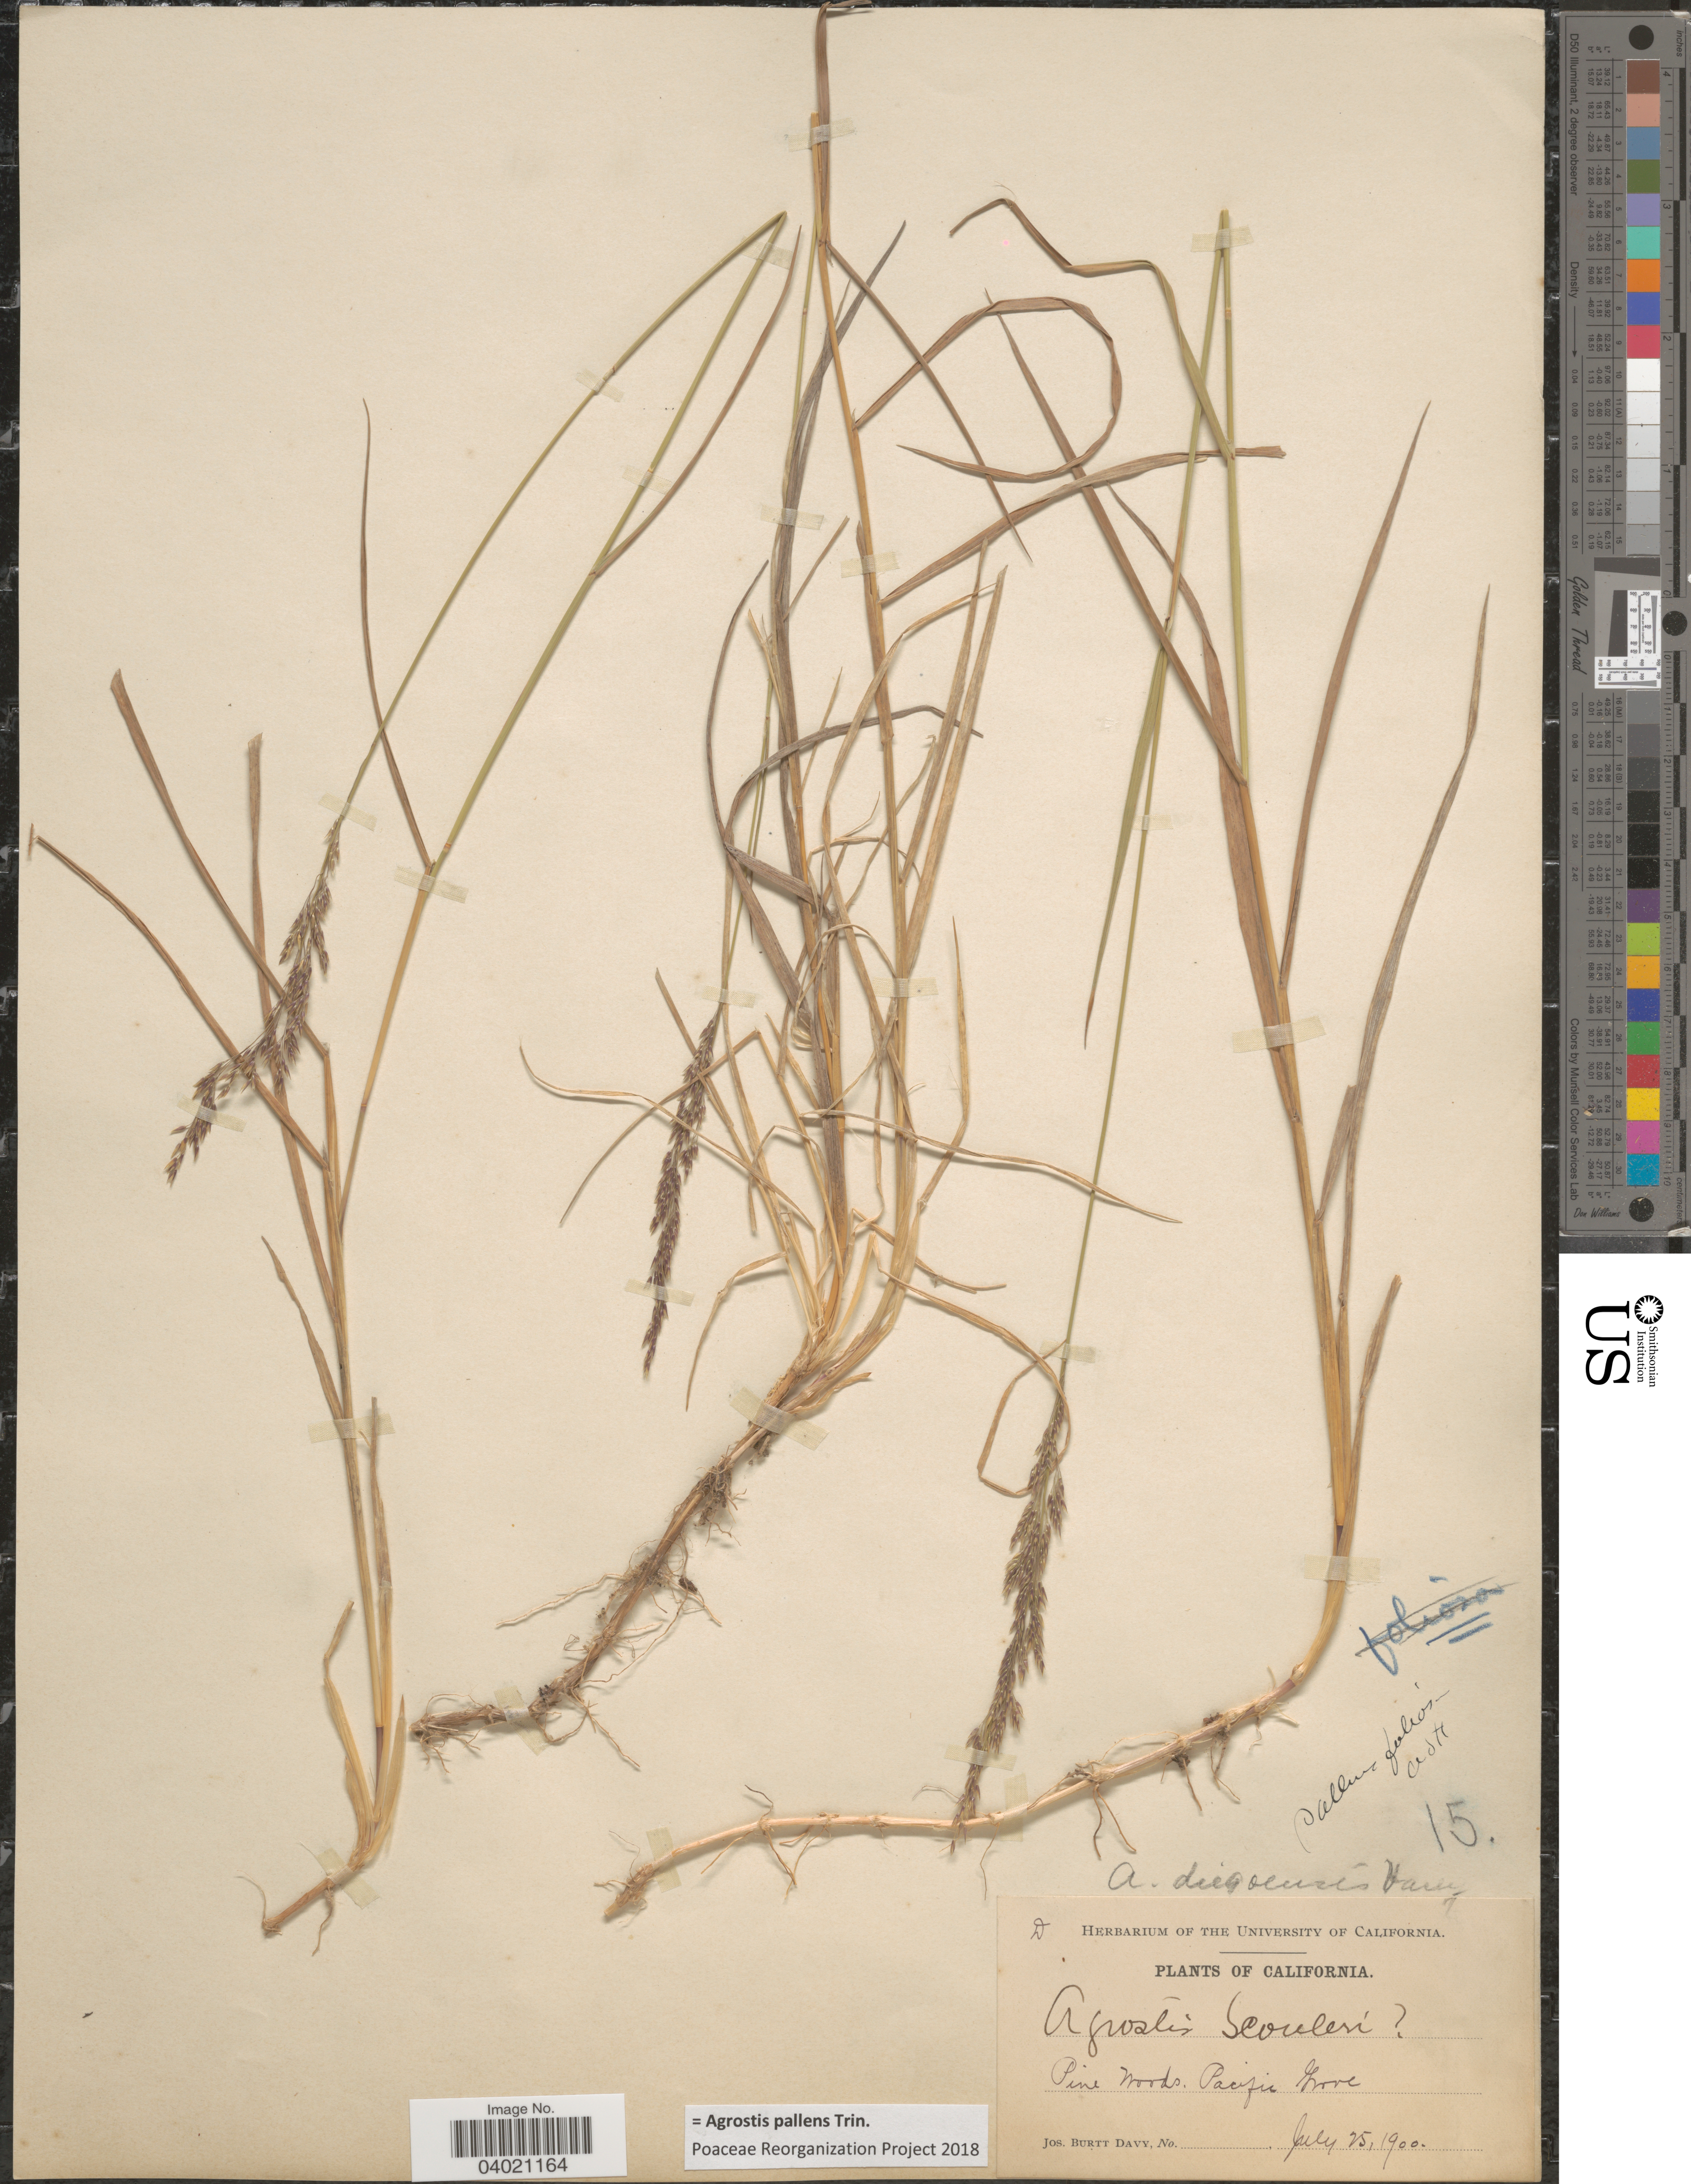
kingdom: Plantae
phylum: Tracheophyta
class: Liliopsida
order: Poales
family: Poaceae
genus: Agrostis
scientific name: Agrostis pallens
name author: Trin.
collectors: J. Burtt Davy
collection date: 1900-07-25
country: United States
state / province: California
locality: Pine woods. Pacific Grove.